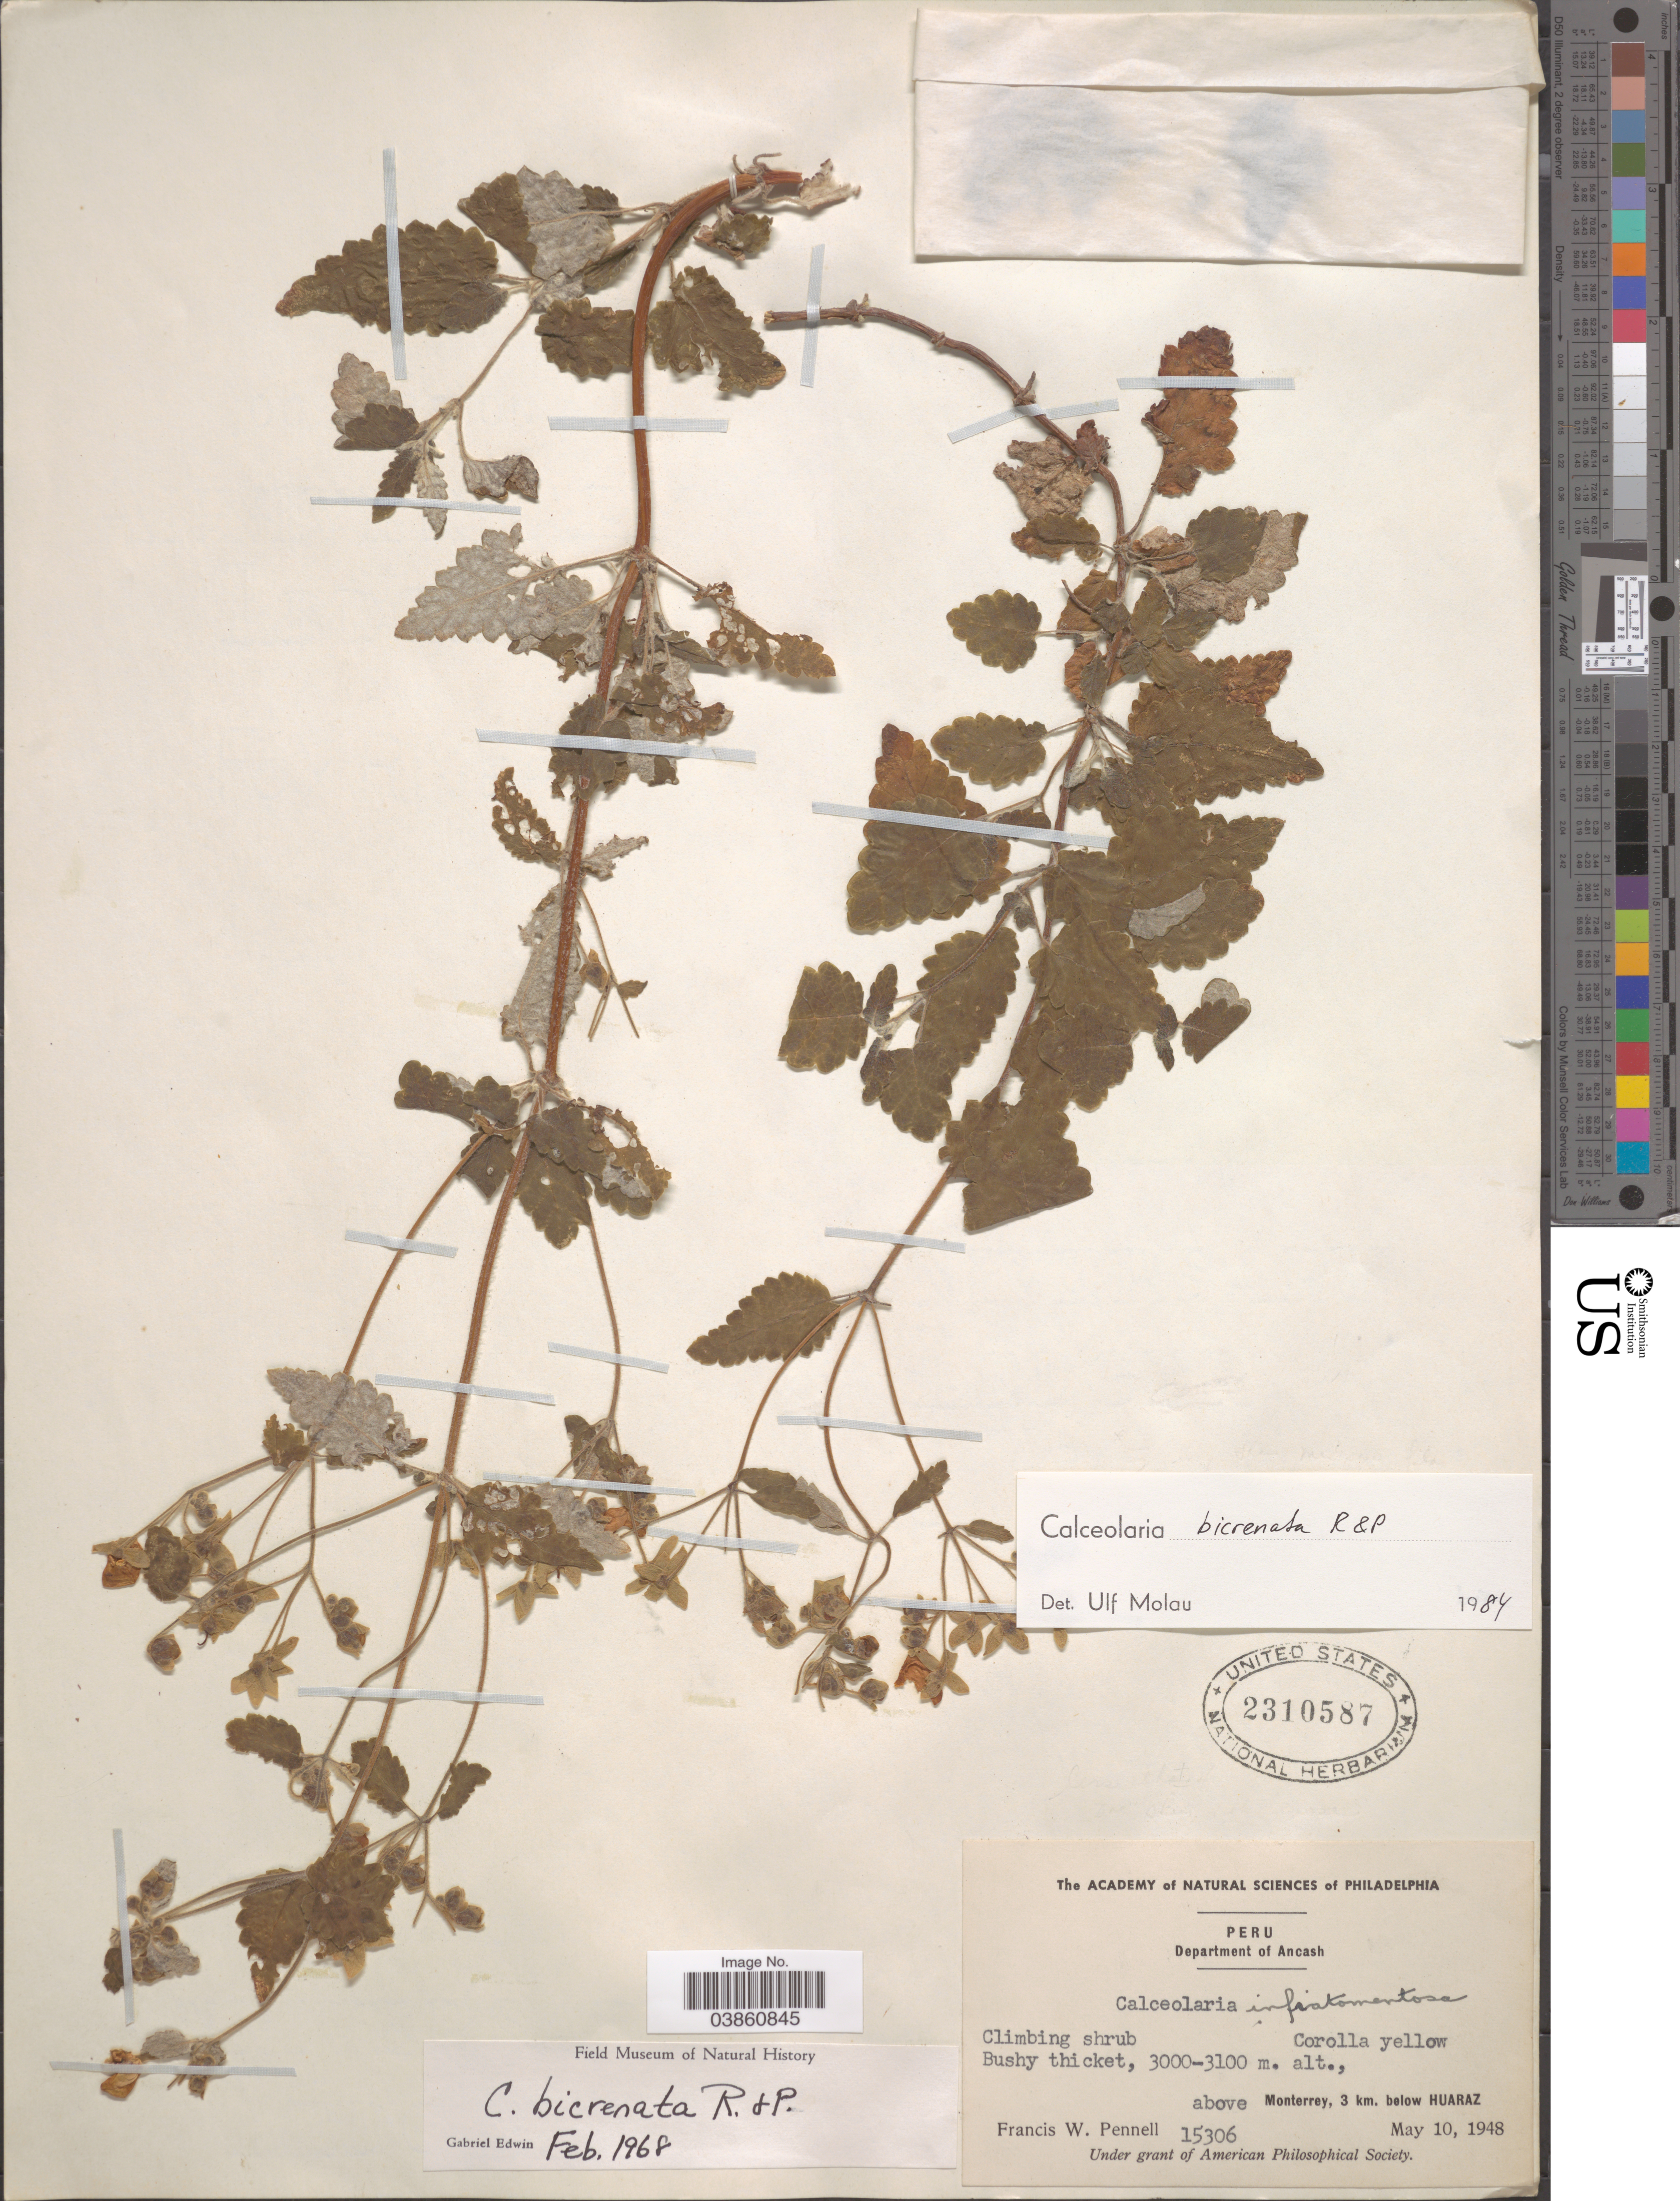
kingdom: Plantae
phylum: Tracheophyta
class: Magnoliopsida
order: Lamiales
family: Calceolariaceae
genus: Calceolaria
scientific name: Calceolaria bicrenata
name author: Ruiz & Pav.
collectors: F. W. Pennell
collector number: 15306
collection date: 1948-05-10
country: Peru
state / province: Ancash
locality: Department of Ancash. Above Monterrey, 3 km. below Huaraz.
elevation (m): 3000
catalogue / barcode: US 2310587